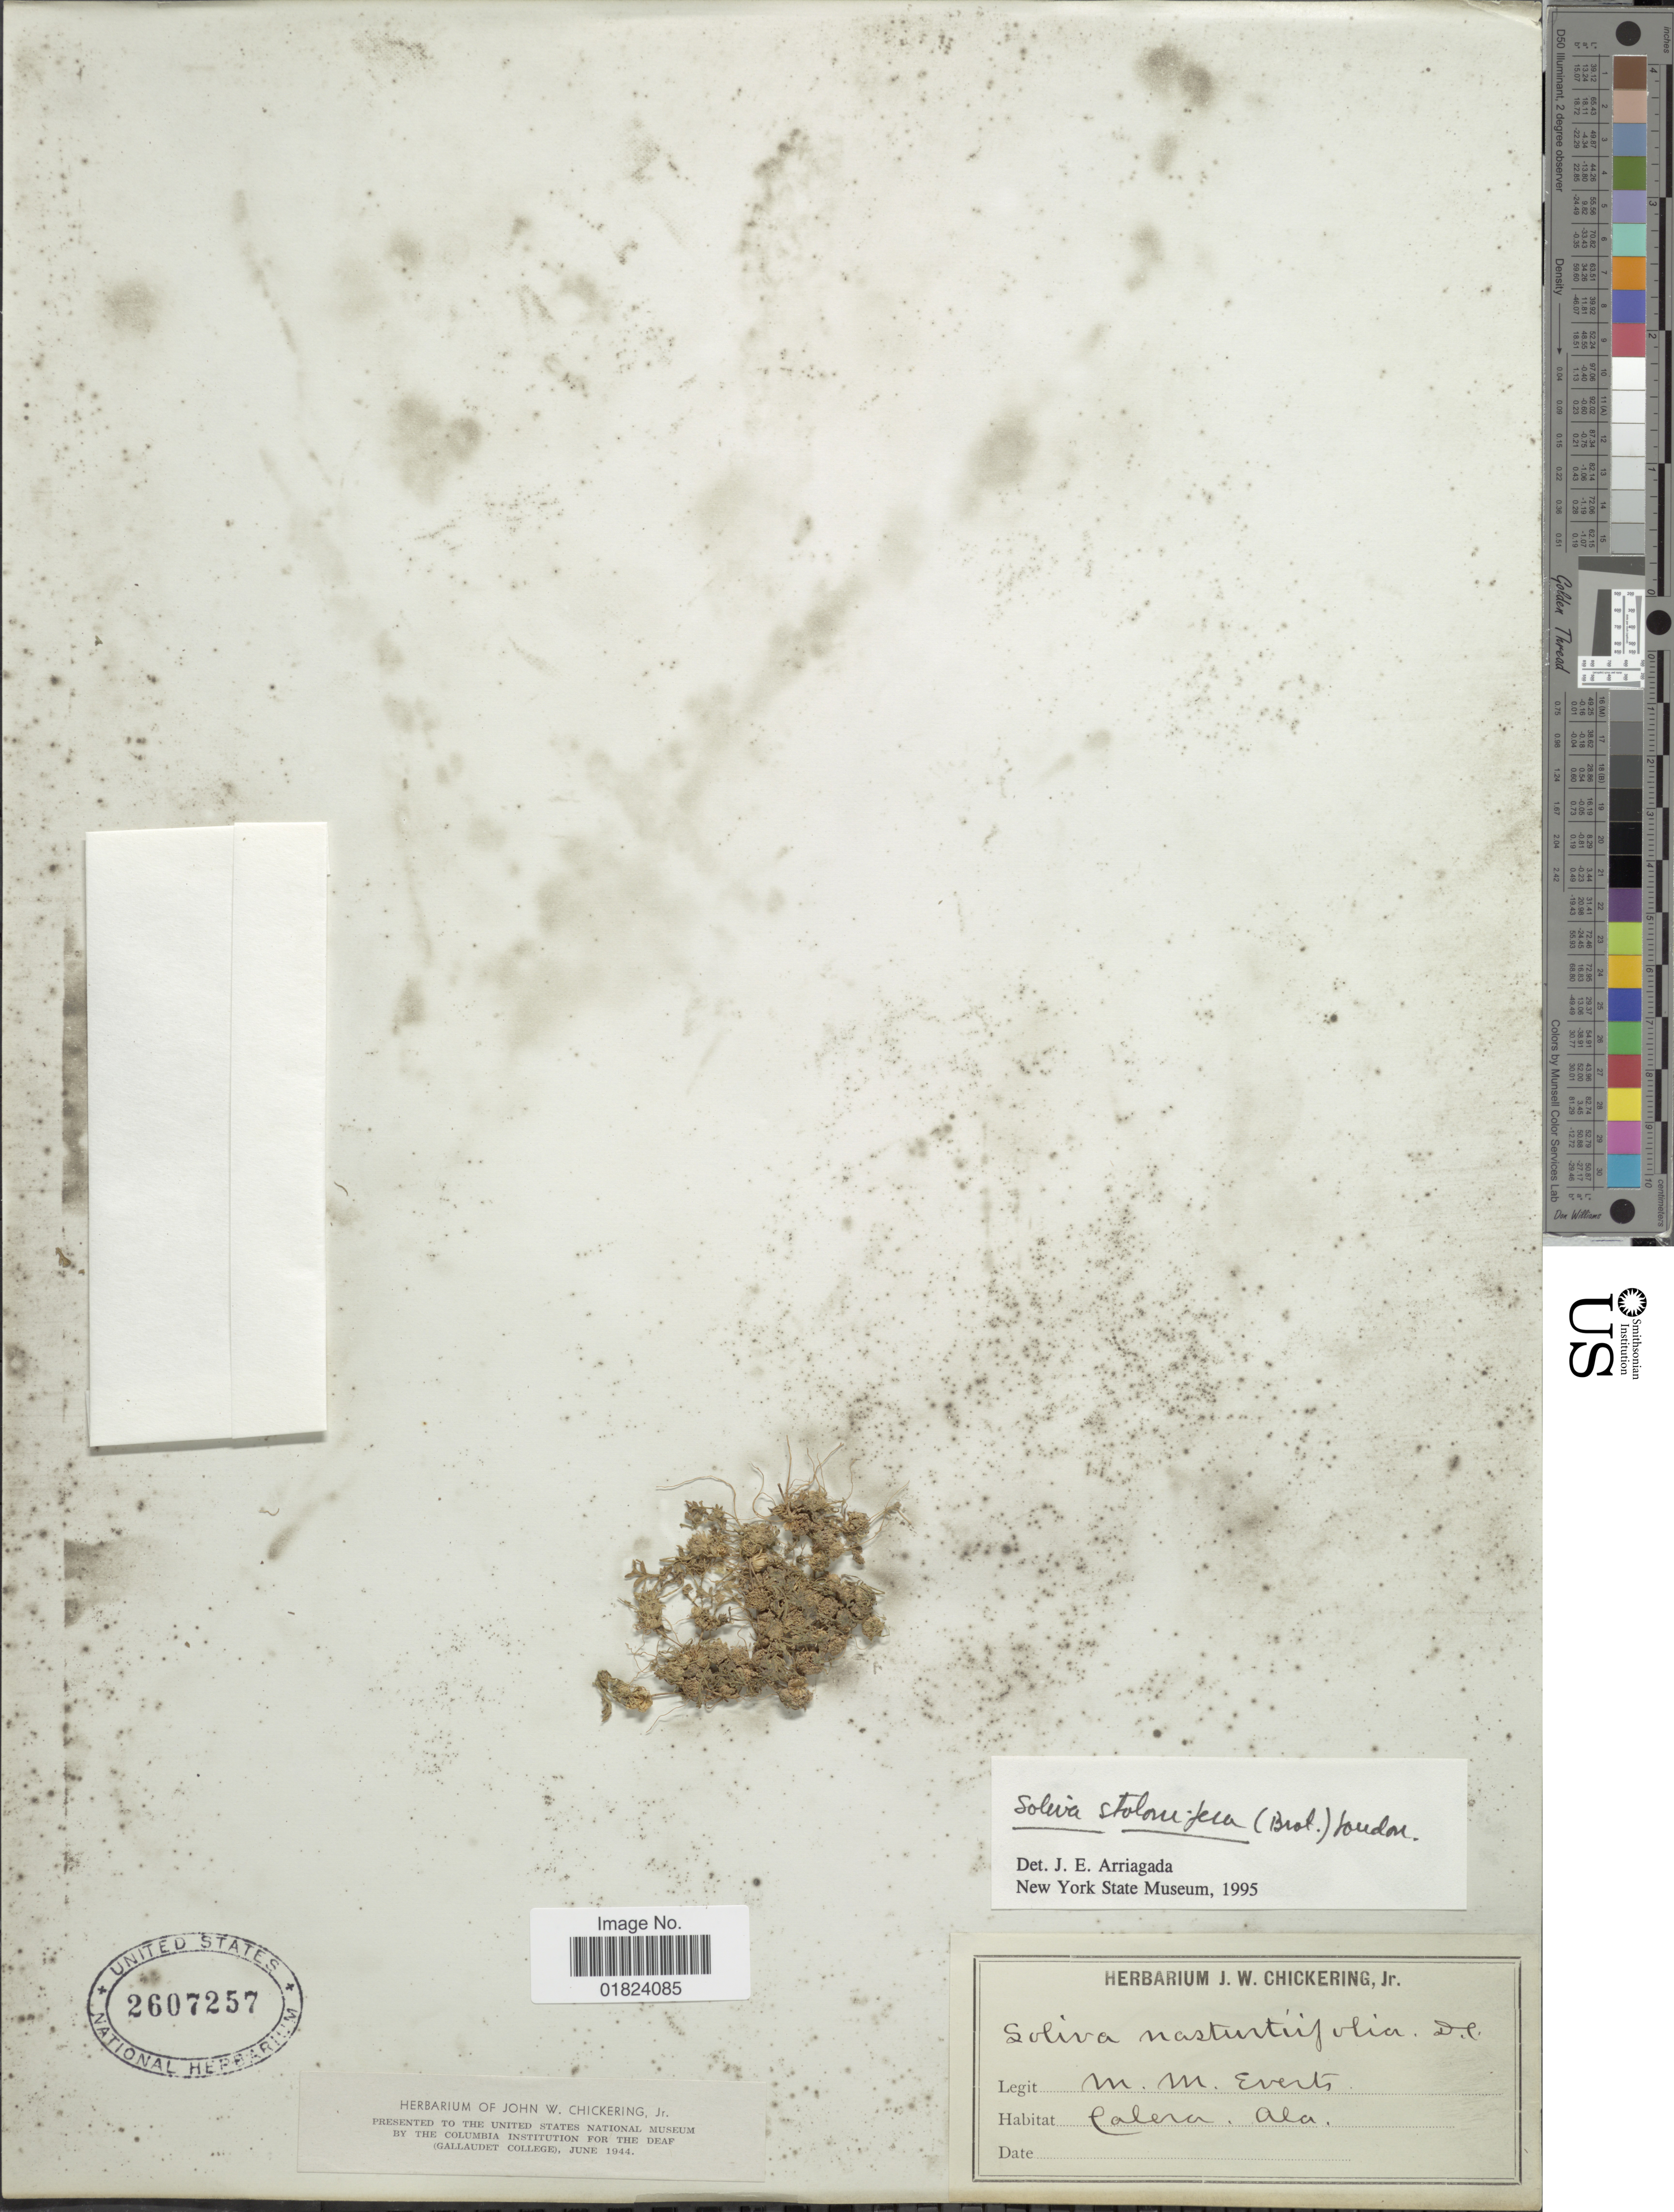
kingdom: Plantae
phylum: Tracheophyta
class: Magnoliopsida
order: Asterales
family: Asteraceae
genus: Soliva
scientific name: Soliva stolonifera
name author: (Brot.) Loudon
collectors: M. Everts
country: United States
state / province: Alabama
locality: Calera.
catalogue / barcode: US 2607257